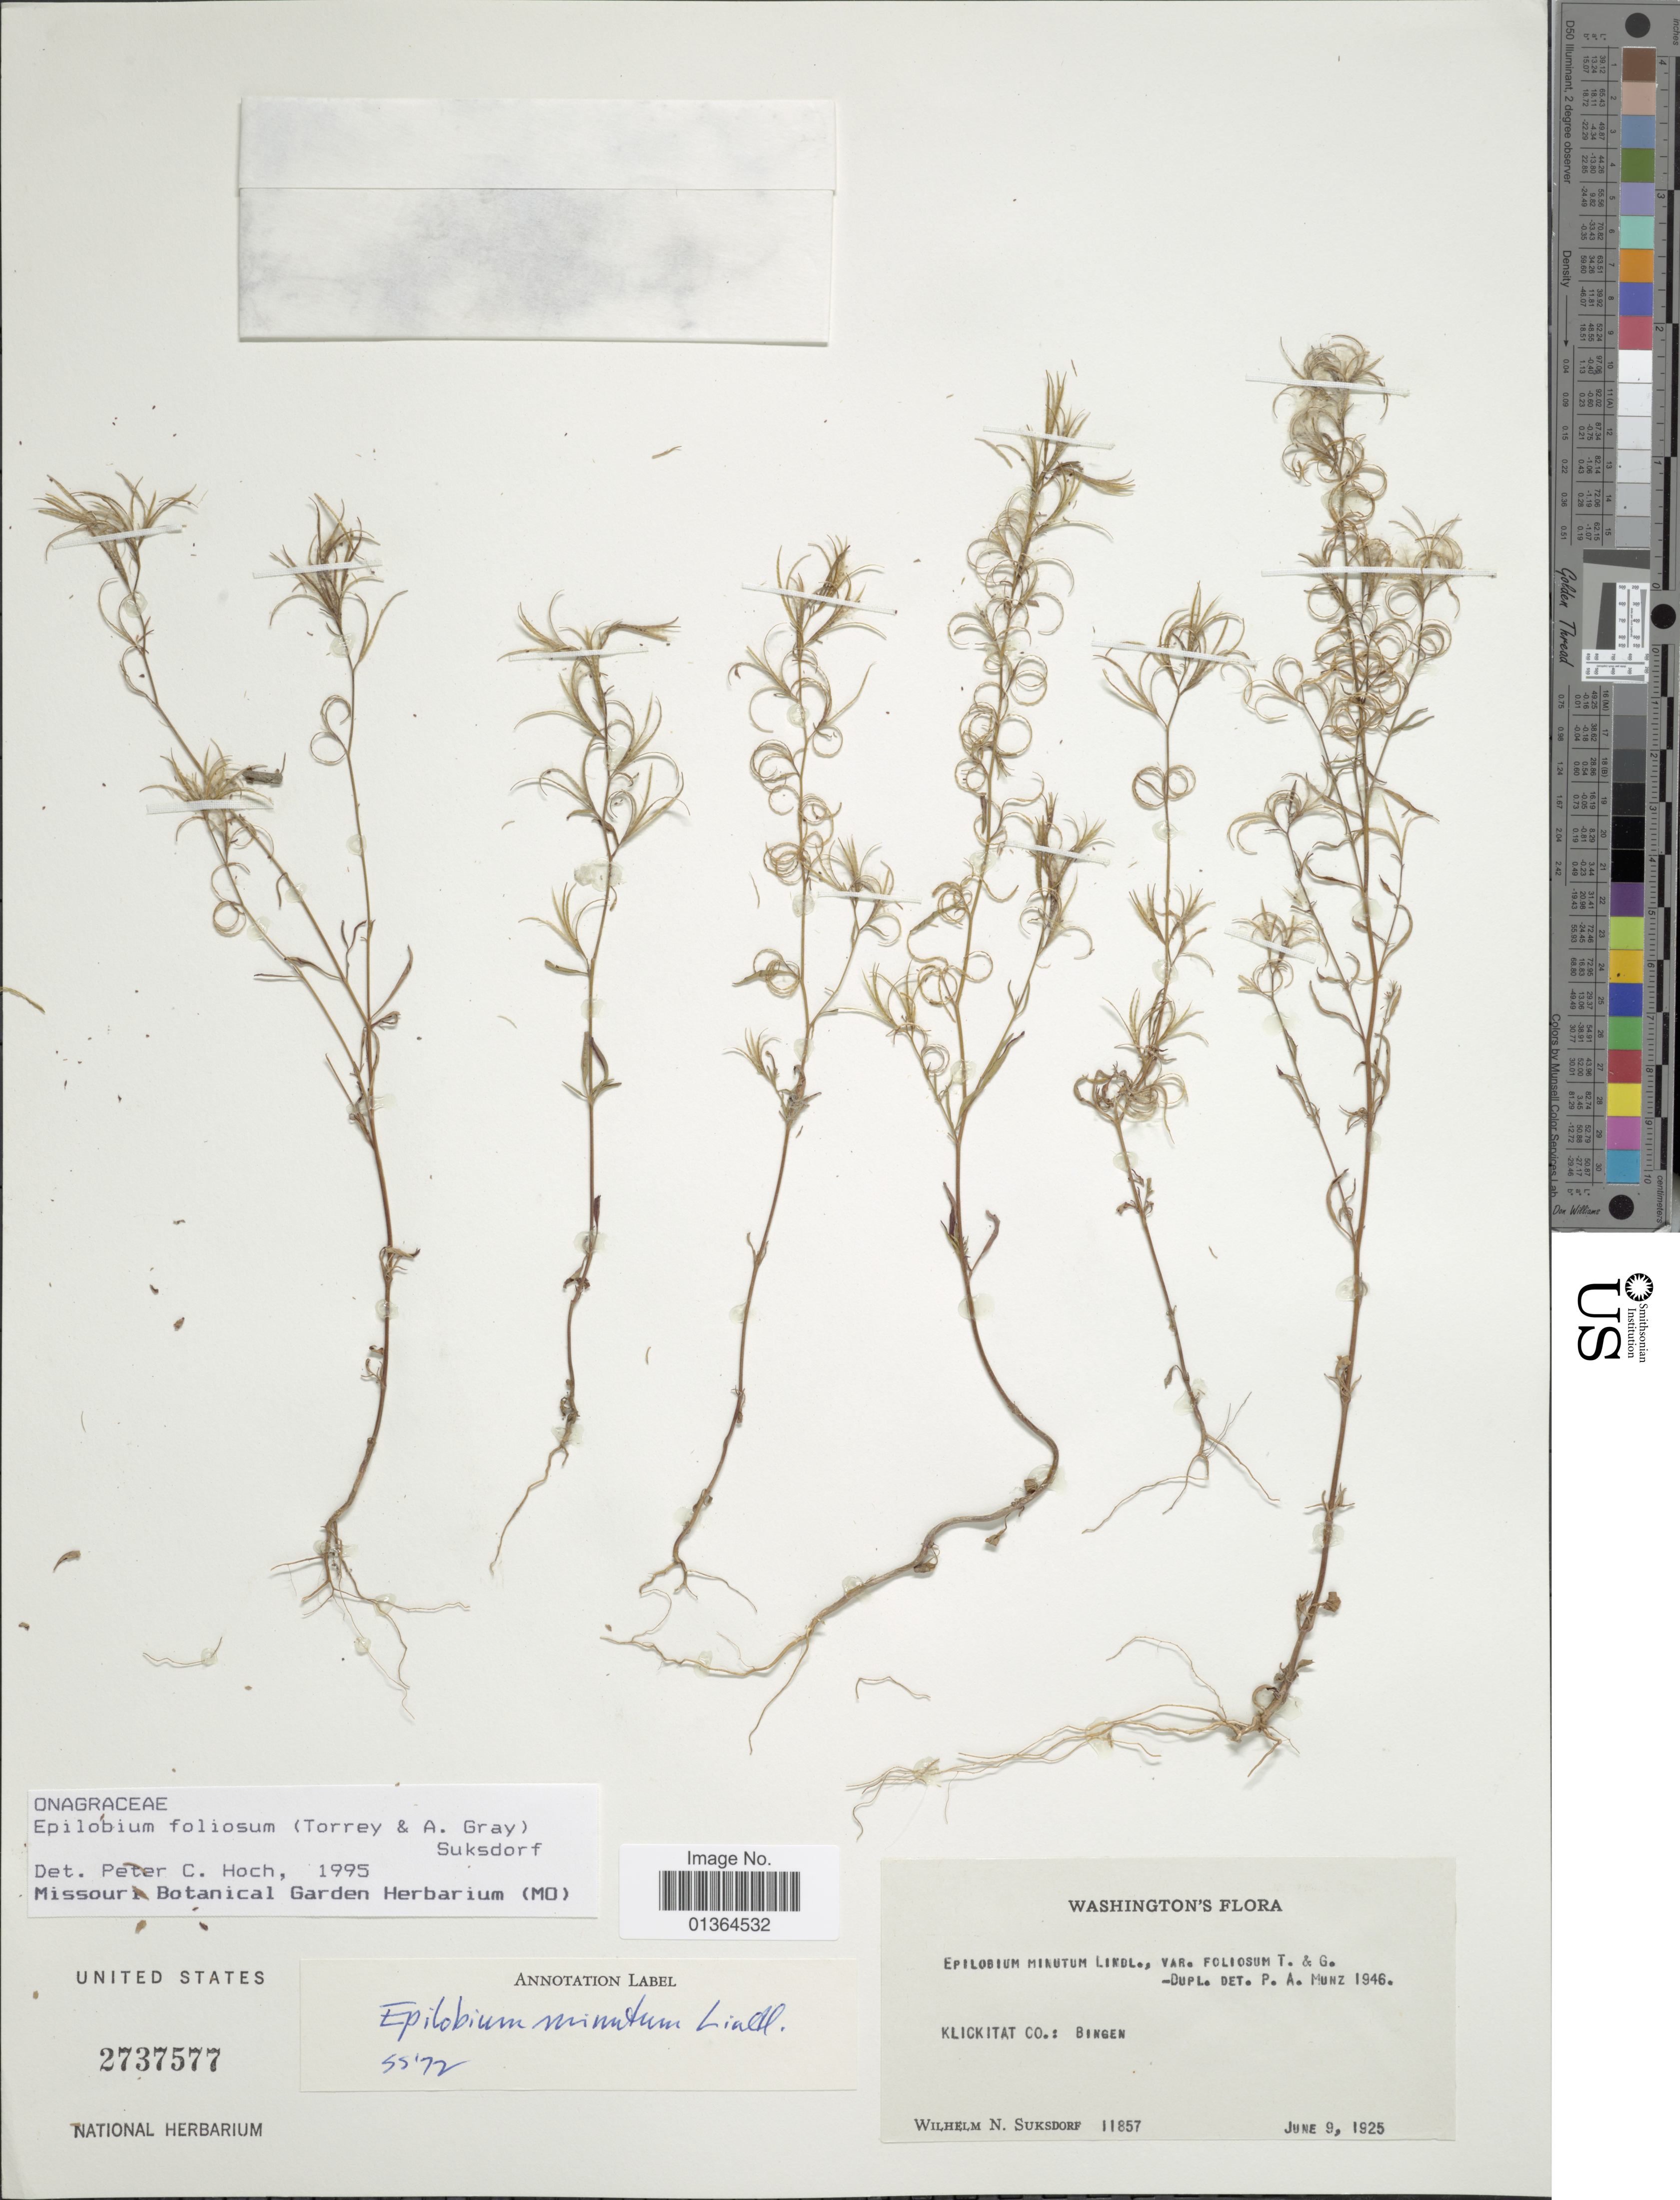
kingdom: Plantae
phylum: Tracheophyta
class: Magnoliopsida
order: Myrtales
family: Onagraceae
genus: Epilobium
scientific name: Epilobium foliosum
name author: (Nutt. ex Torr. & A. Gray) Suksd.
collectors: W. N. Suksdorf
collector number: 11857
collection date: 1925-06-09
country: United States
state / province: Washington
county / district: Klickitat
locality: Klickitat Co: Bingen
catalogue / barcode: US 2737577